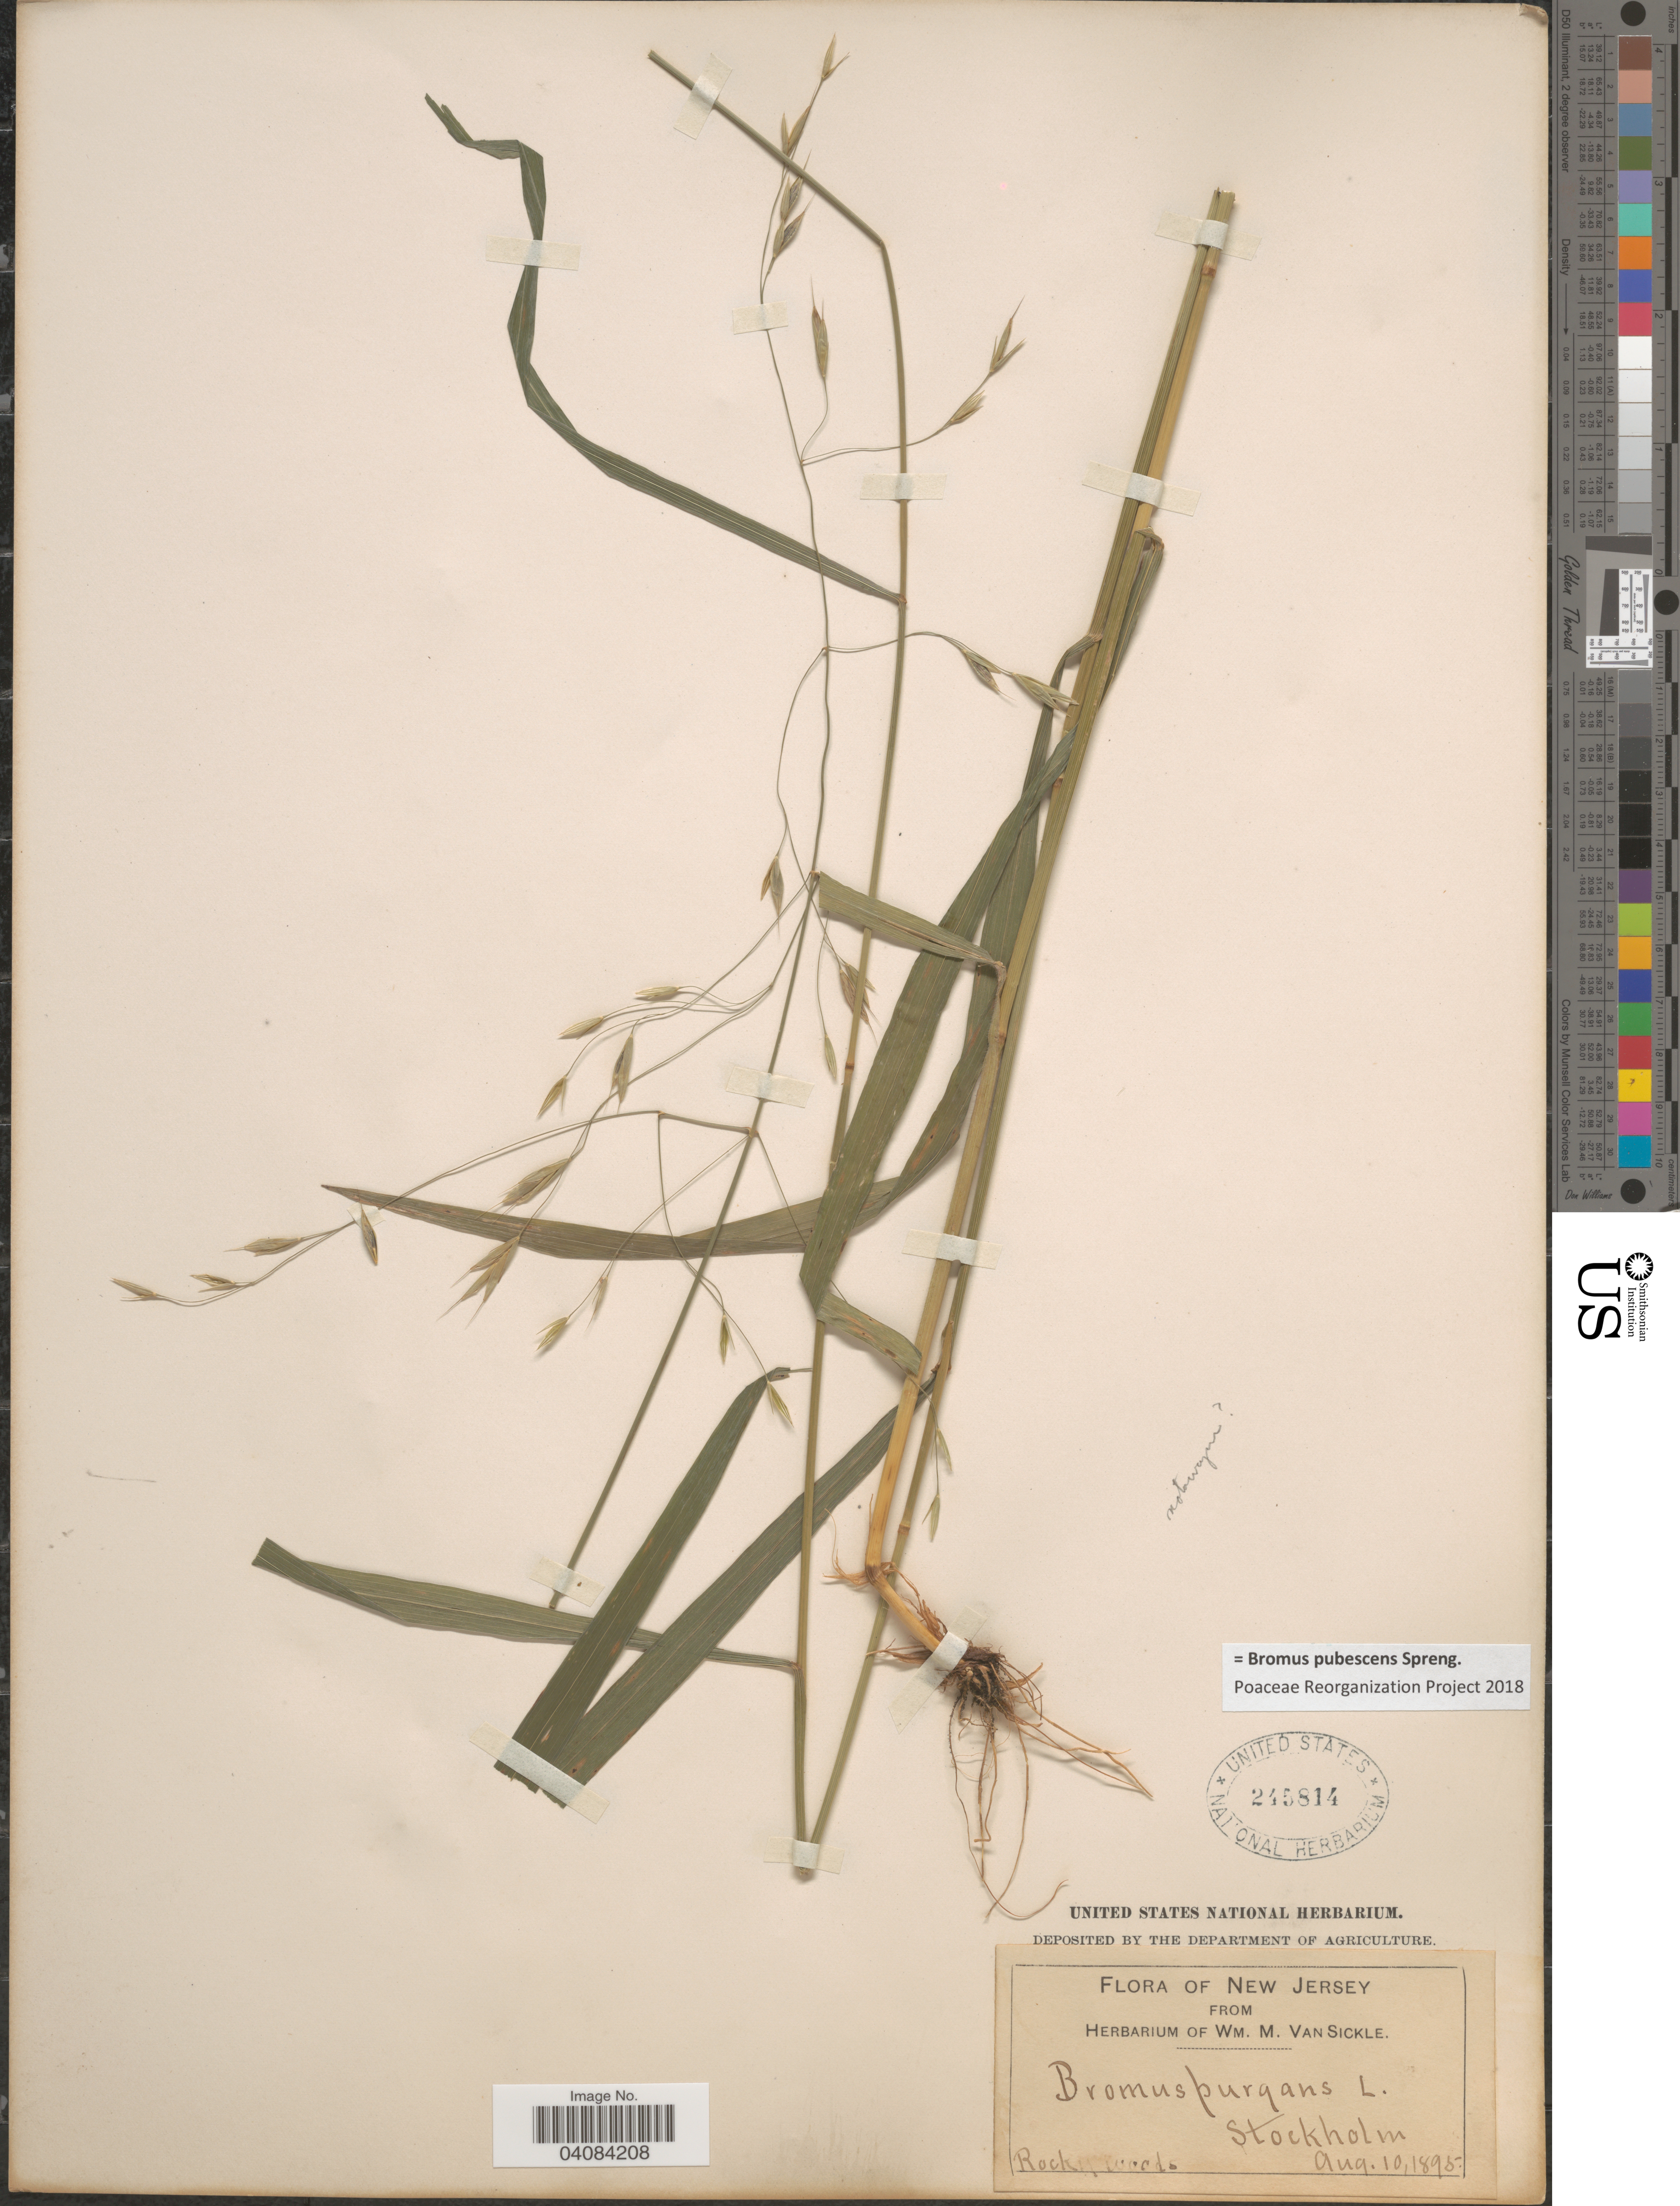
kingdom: Plantae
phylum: Tracheophyta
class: Liliopsida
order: Poales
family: Poaceae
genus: Bromus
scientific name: Bromus pubescens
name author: Muhl. ex Willd.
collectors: ex herb. Wm. M. Van Sickle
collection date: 1895-08-10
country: United States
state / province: New Jersey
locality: Stockholm.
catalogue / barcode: US 245814